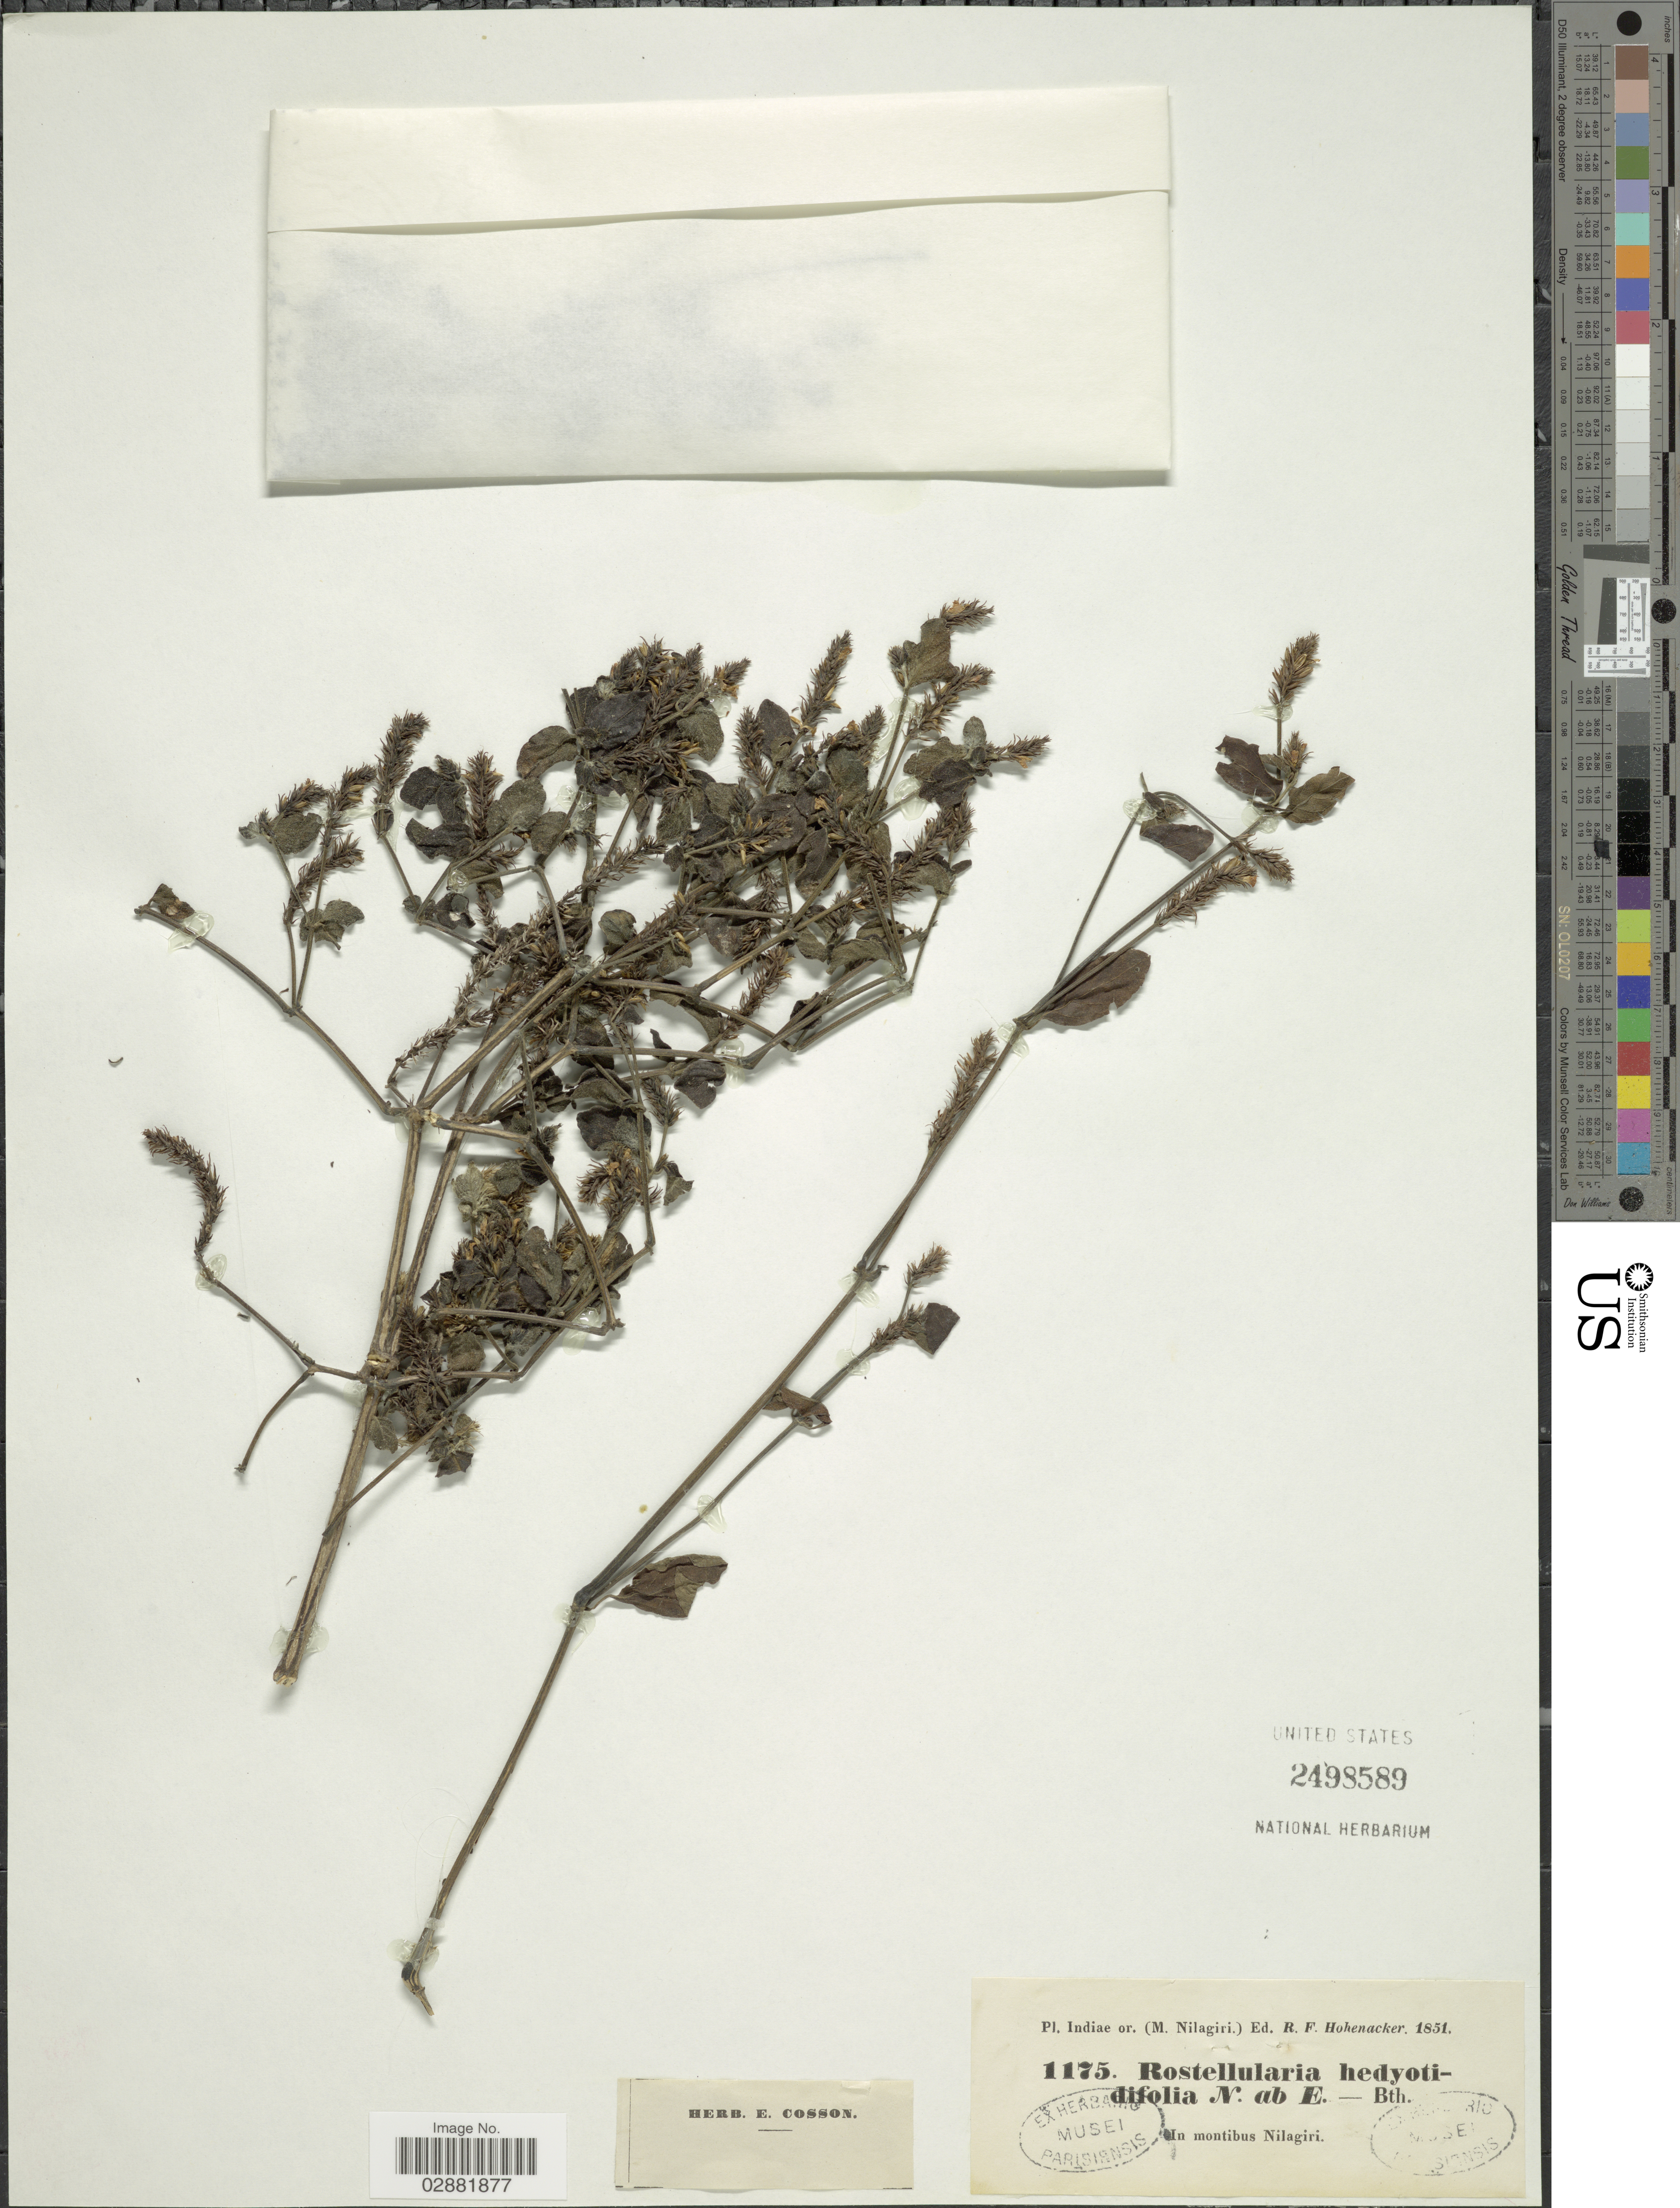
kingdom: Plantae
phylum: Tracheophyta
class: Magnoliopsida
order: Lamiales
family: Acanthaceae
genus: Justicia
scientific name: Justicia hedyotidifolia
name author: (Nees) Remadevi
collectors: R. F. Hohenacker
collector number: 1175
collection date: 1851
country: India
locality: Ol. Indiae or. (M. Nilagiri.), In montibus Nilagiri.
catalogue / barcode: US 2498589